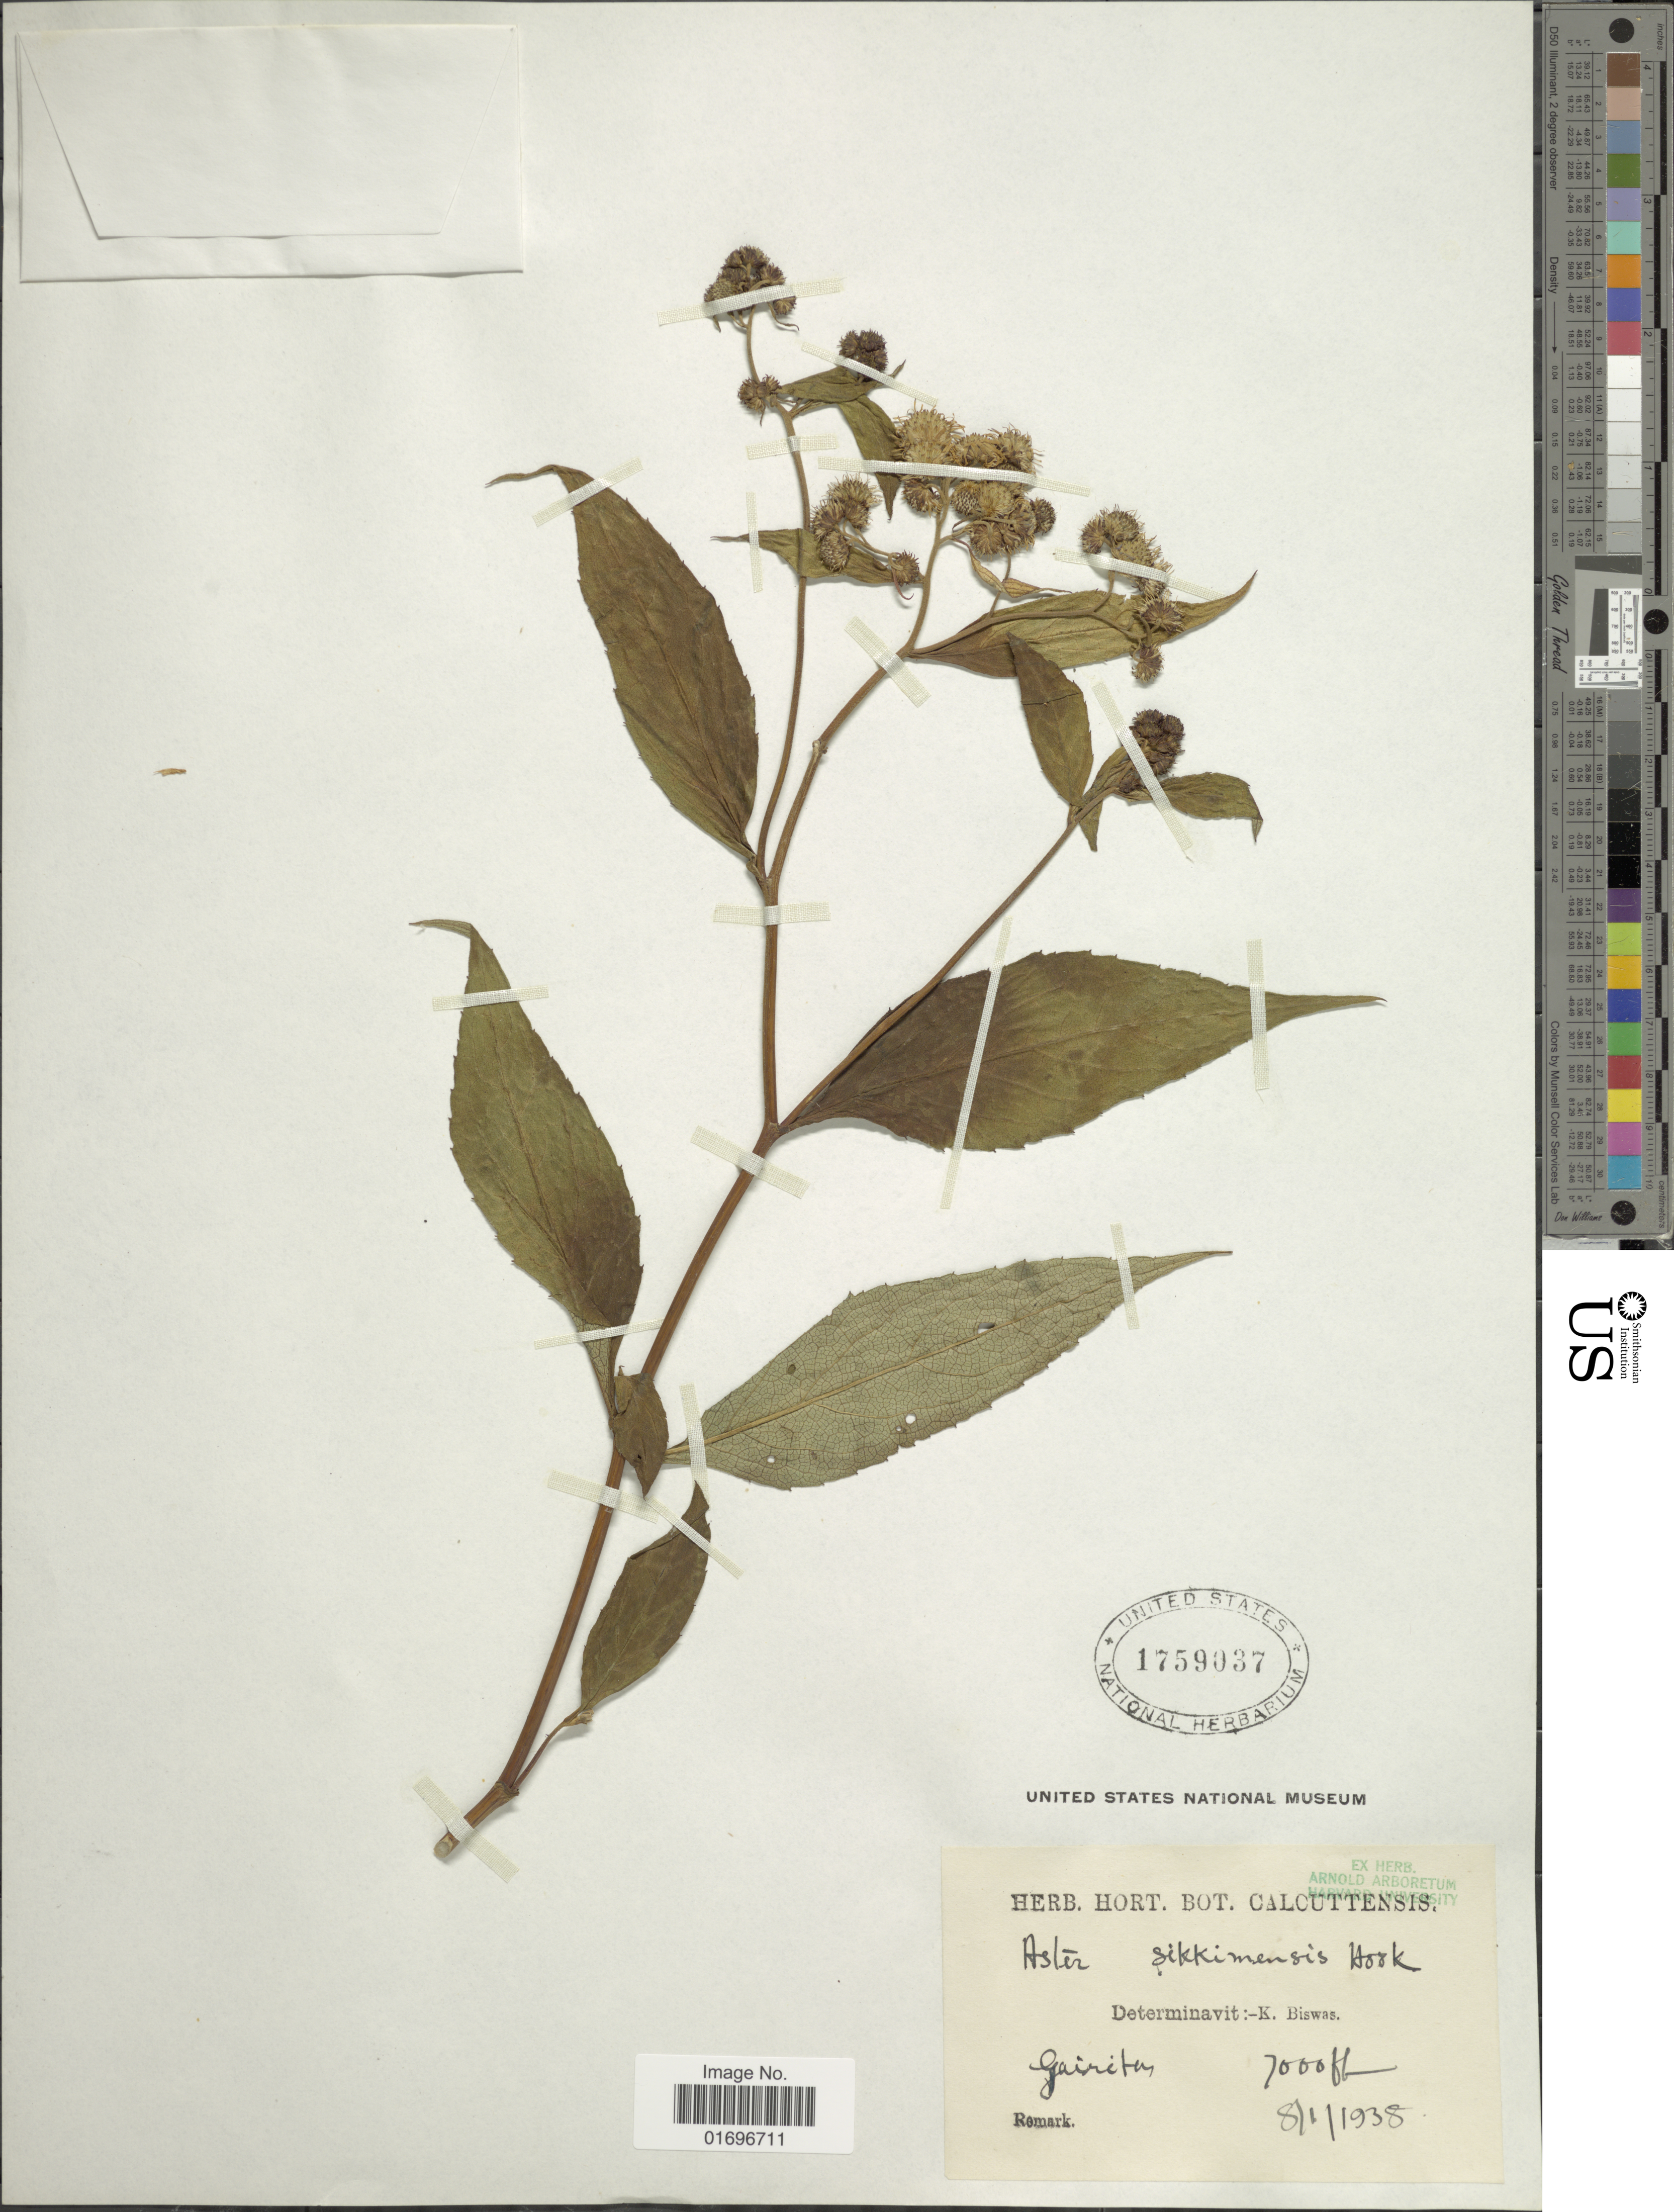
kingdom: Plantae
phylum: Tracheophyta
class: Magnoliopsida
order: Asterales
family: Asteraceae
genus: Aster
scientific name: Aster sikkimensis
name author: Hook.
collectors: Central National Herbarium (Calcutta)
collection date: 1938-01-08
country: India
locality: Gairitas [interpreted]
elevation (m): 2134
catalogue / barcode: US 1759037